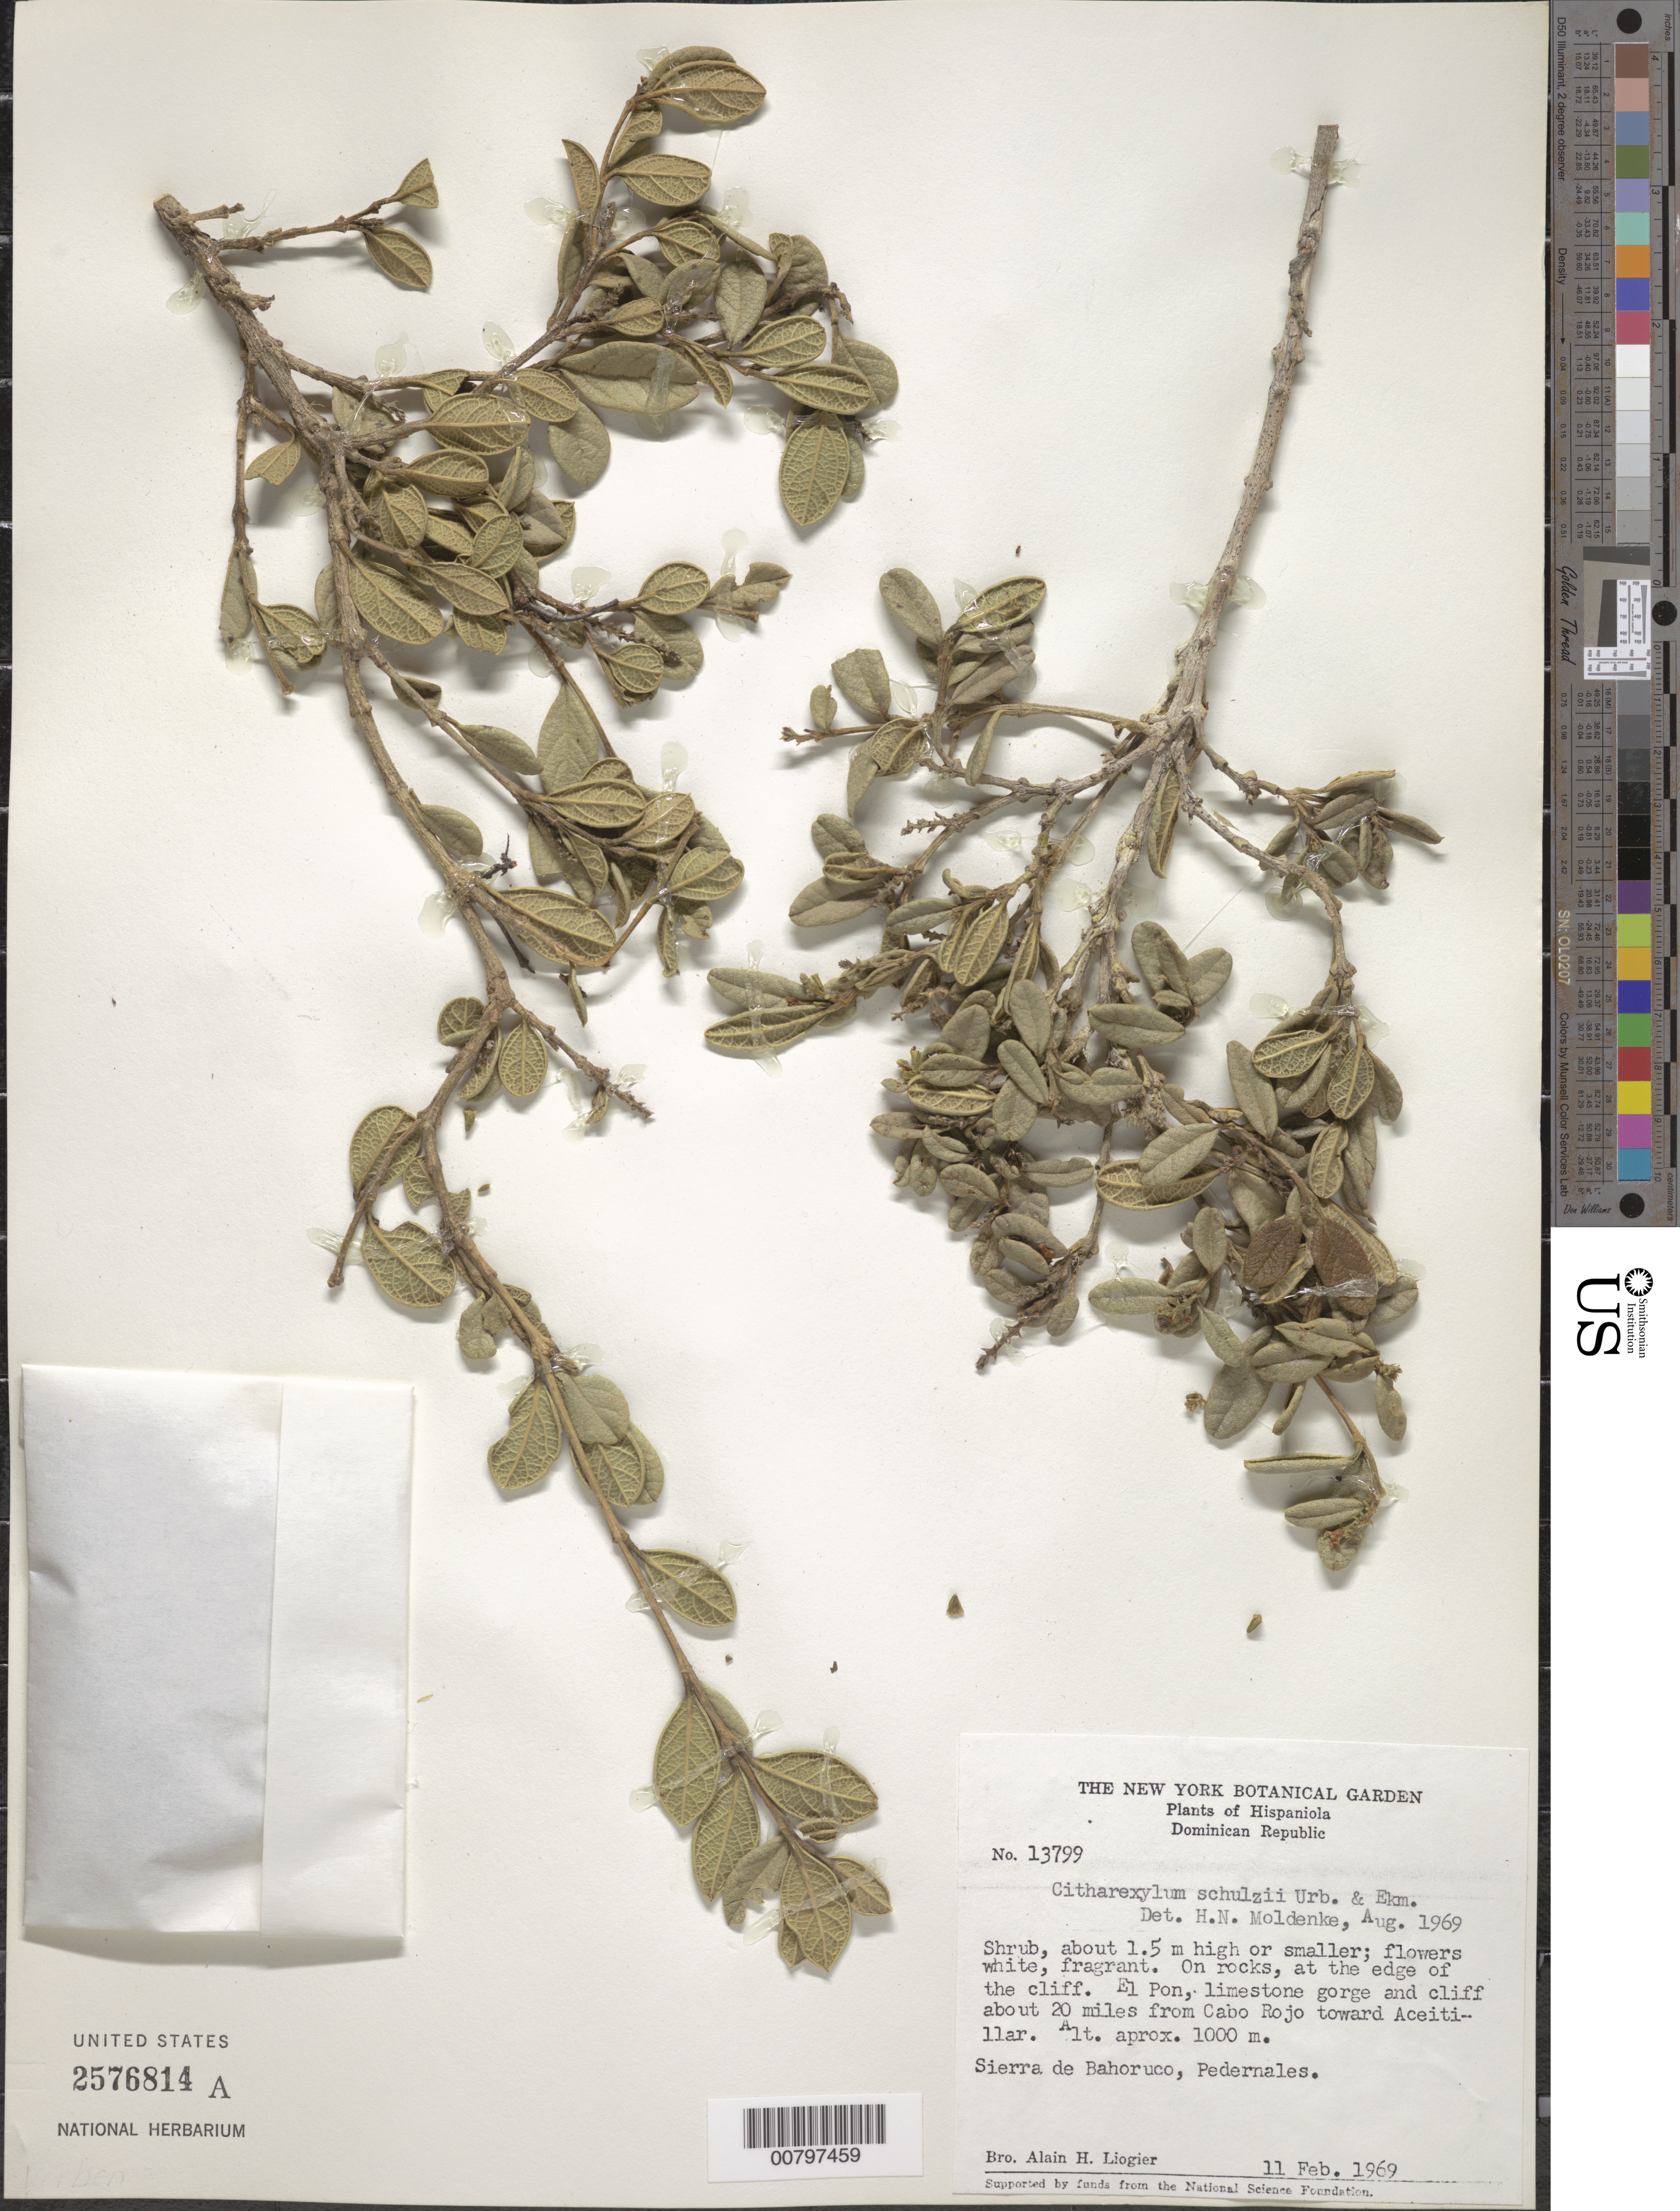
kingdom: Plantae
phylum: Tracheophyta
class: Magnoliopsida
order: Lamiales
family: Verbenaceae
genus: Citharexylum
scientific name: Citharexylum schulzii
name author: Urb. & Ekman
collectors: A. H. Liogier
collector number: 13799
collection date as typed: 11 Feb 1969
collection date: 1969-02-11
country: Dominican Republic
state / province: Pedernales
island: Hispaniola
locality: El Pon, limestone gorge and cliff about 20 m from Cabo Rojo toward Aceitillar, Sierra Bahoruco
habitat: On rocks, at the edge of the cliff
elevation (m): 1000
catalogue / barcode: US 2576814